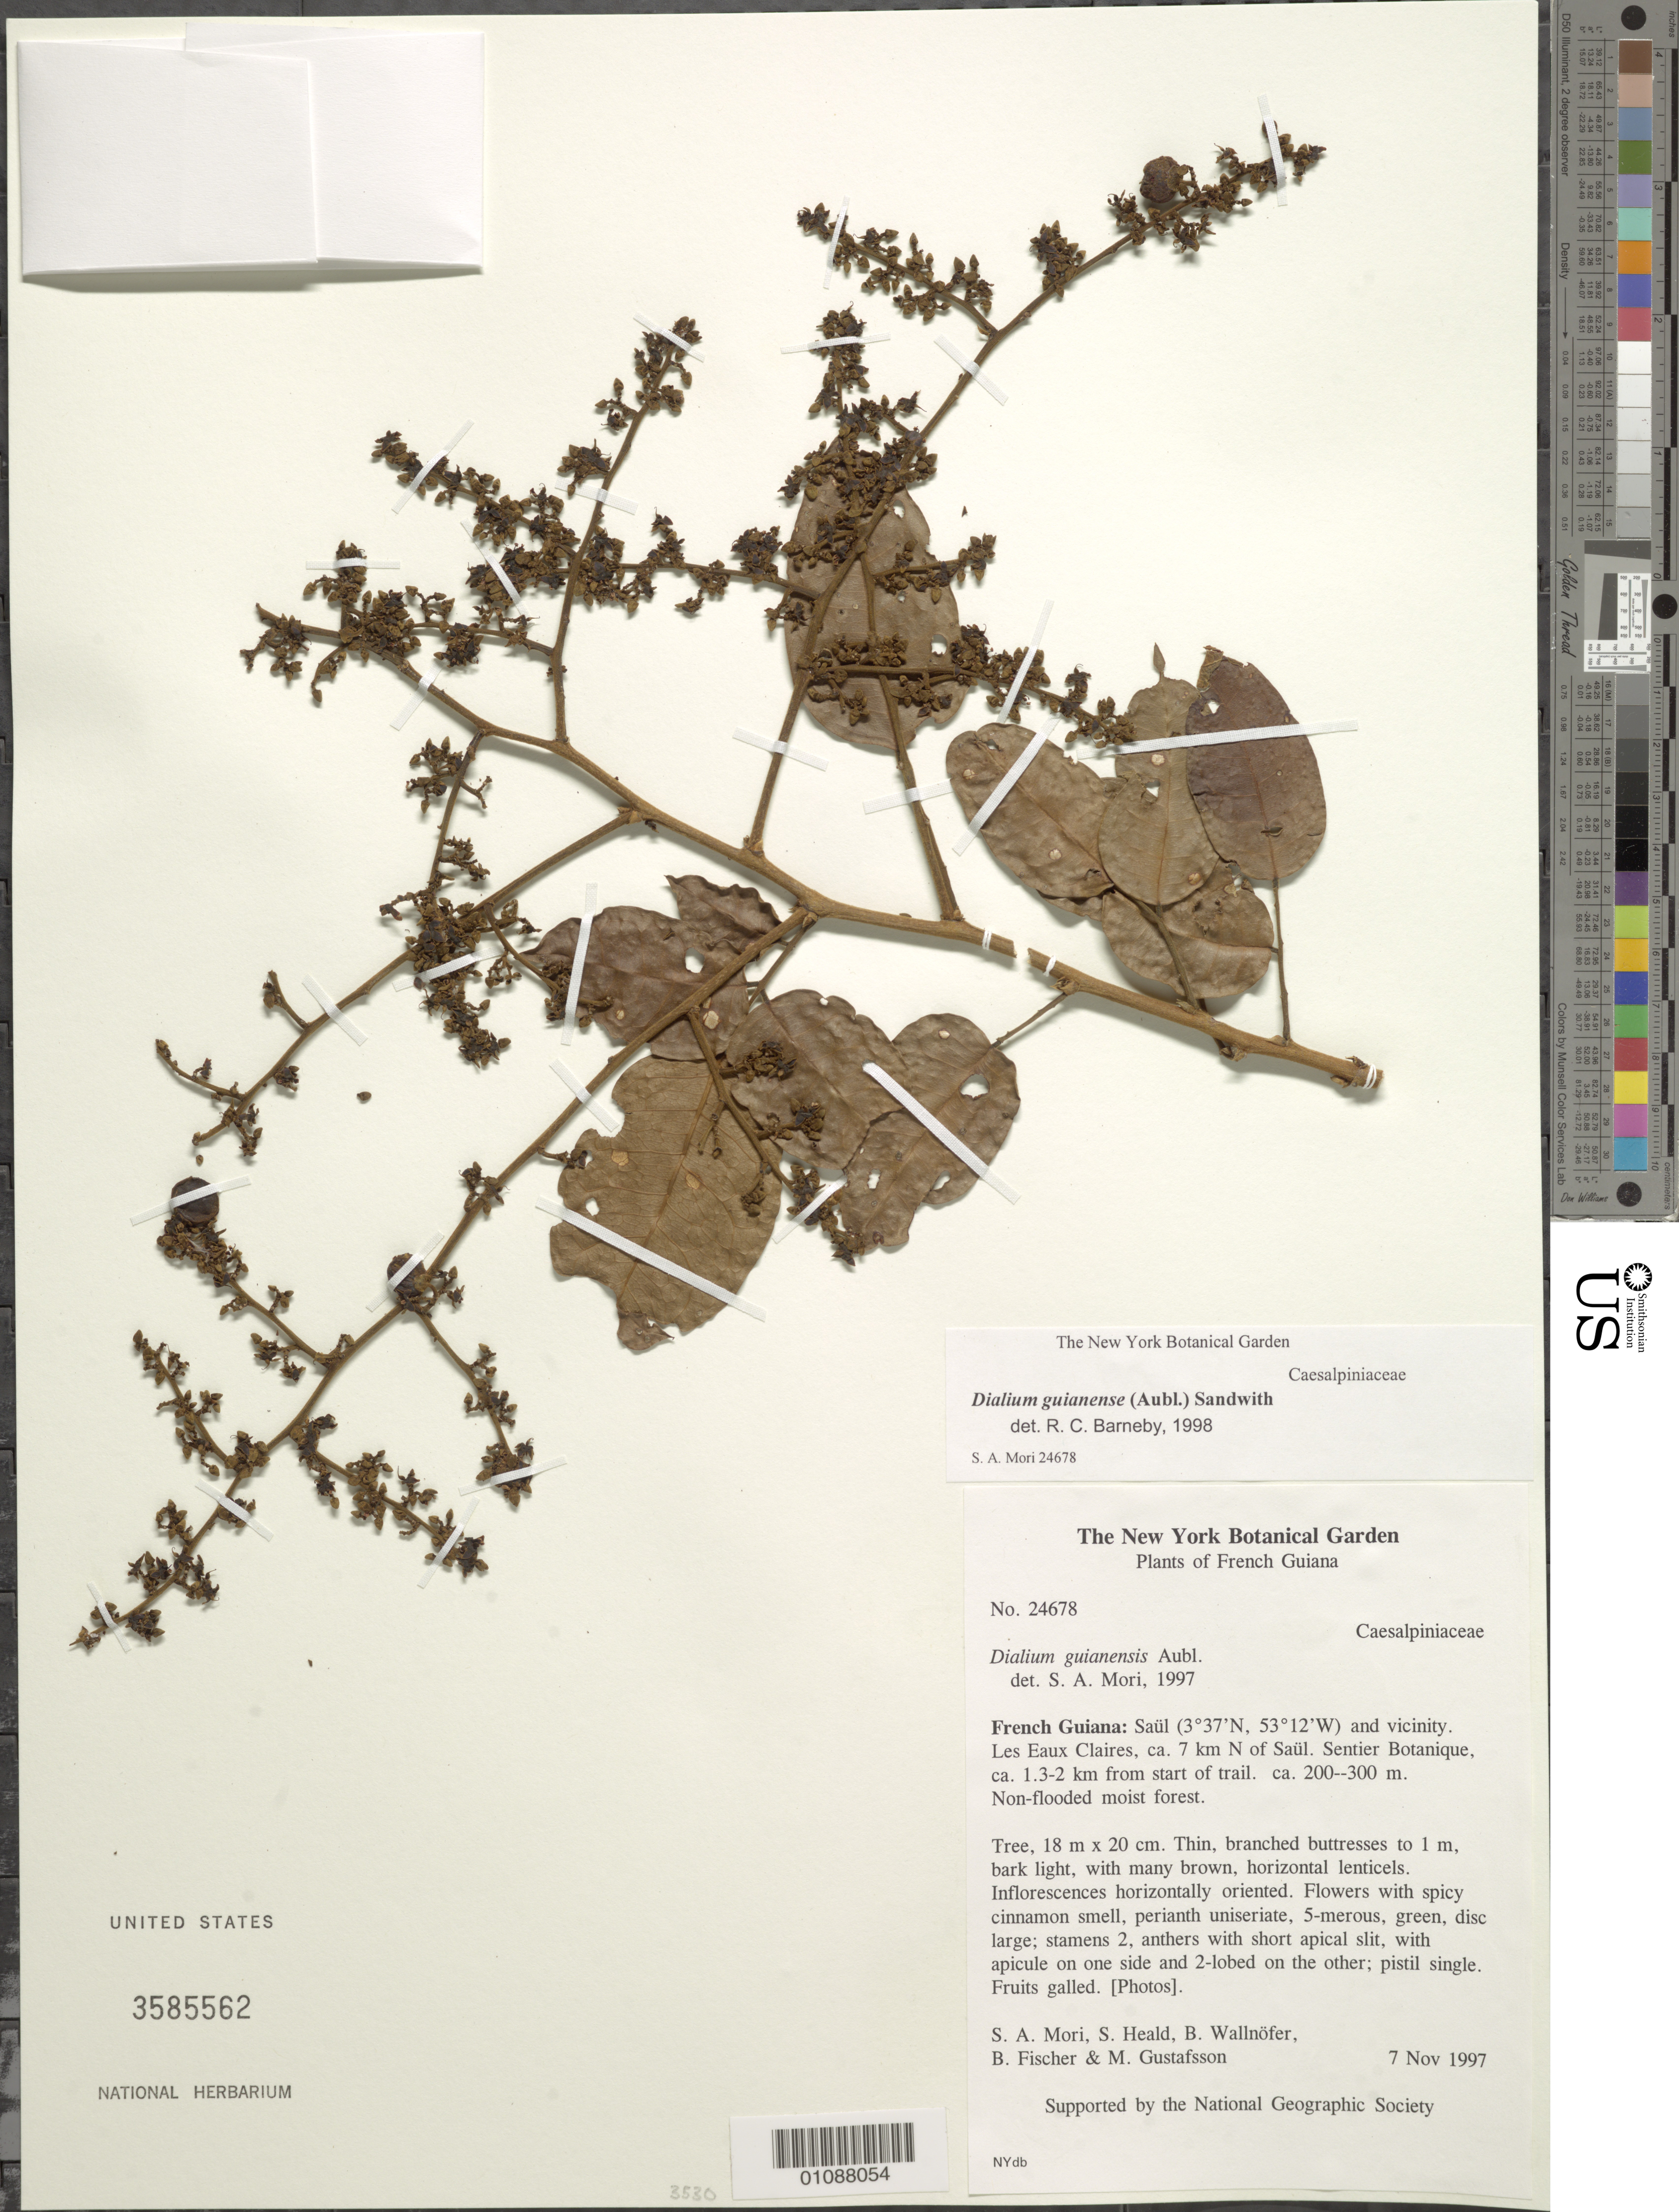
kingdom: Plantae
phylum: Tracheophyta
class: Magnoliopsida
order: Fabales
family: Fabaceae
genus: Dialium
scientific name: Dialium guianense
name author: (Aubl.) Sandwith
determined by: Barneby, Rupert C., (NY)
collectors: S. Mori, S. Heald, B. Wallnöfer, B. Fischer & M. H. Gustafsson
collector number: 24678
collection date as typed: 7-Nov-97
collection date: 1997-11-07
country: French Guiana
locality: Saül and vic., Les Eaux Claires, ca. 7 km N of Saül. Sentier Botanique, ca 1.3-2 km from start of trail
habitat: Non-flooded moist forest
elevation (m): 200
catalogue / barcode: US 3585562